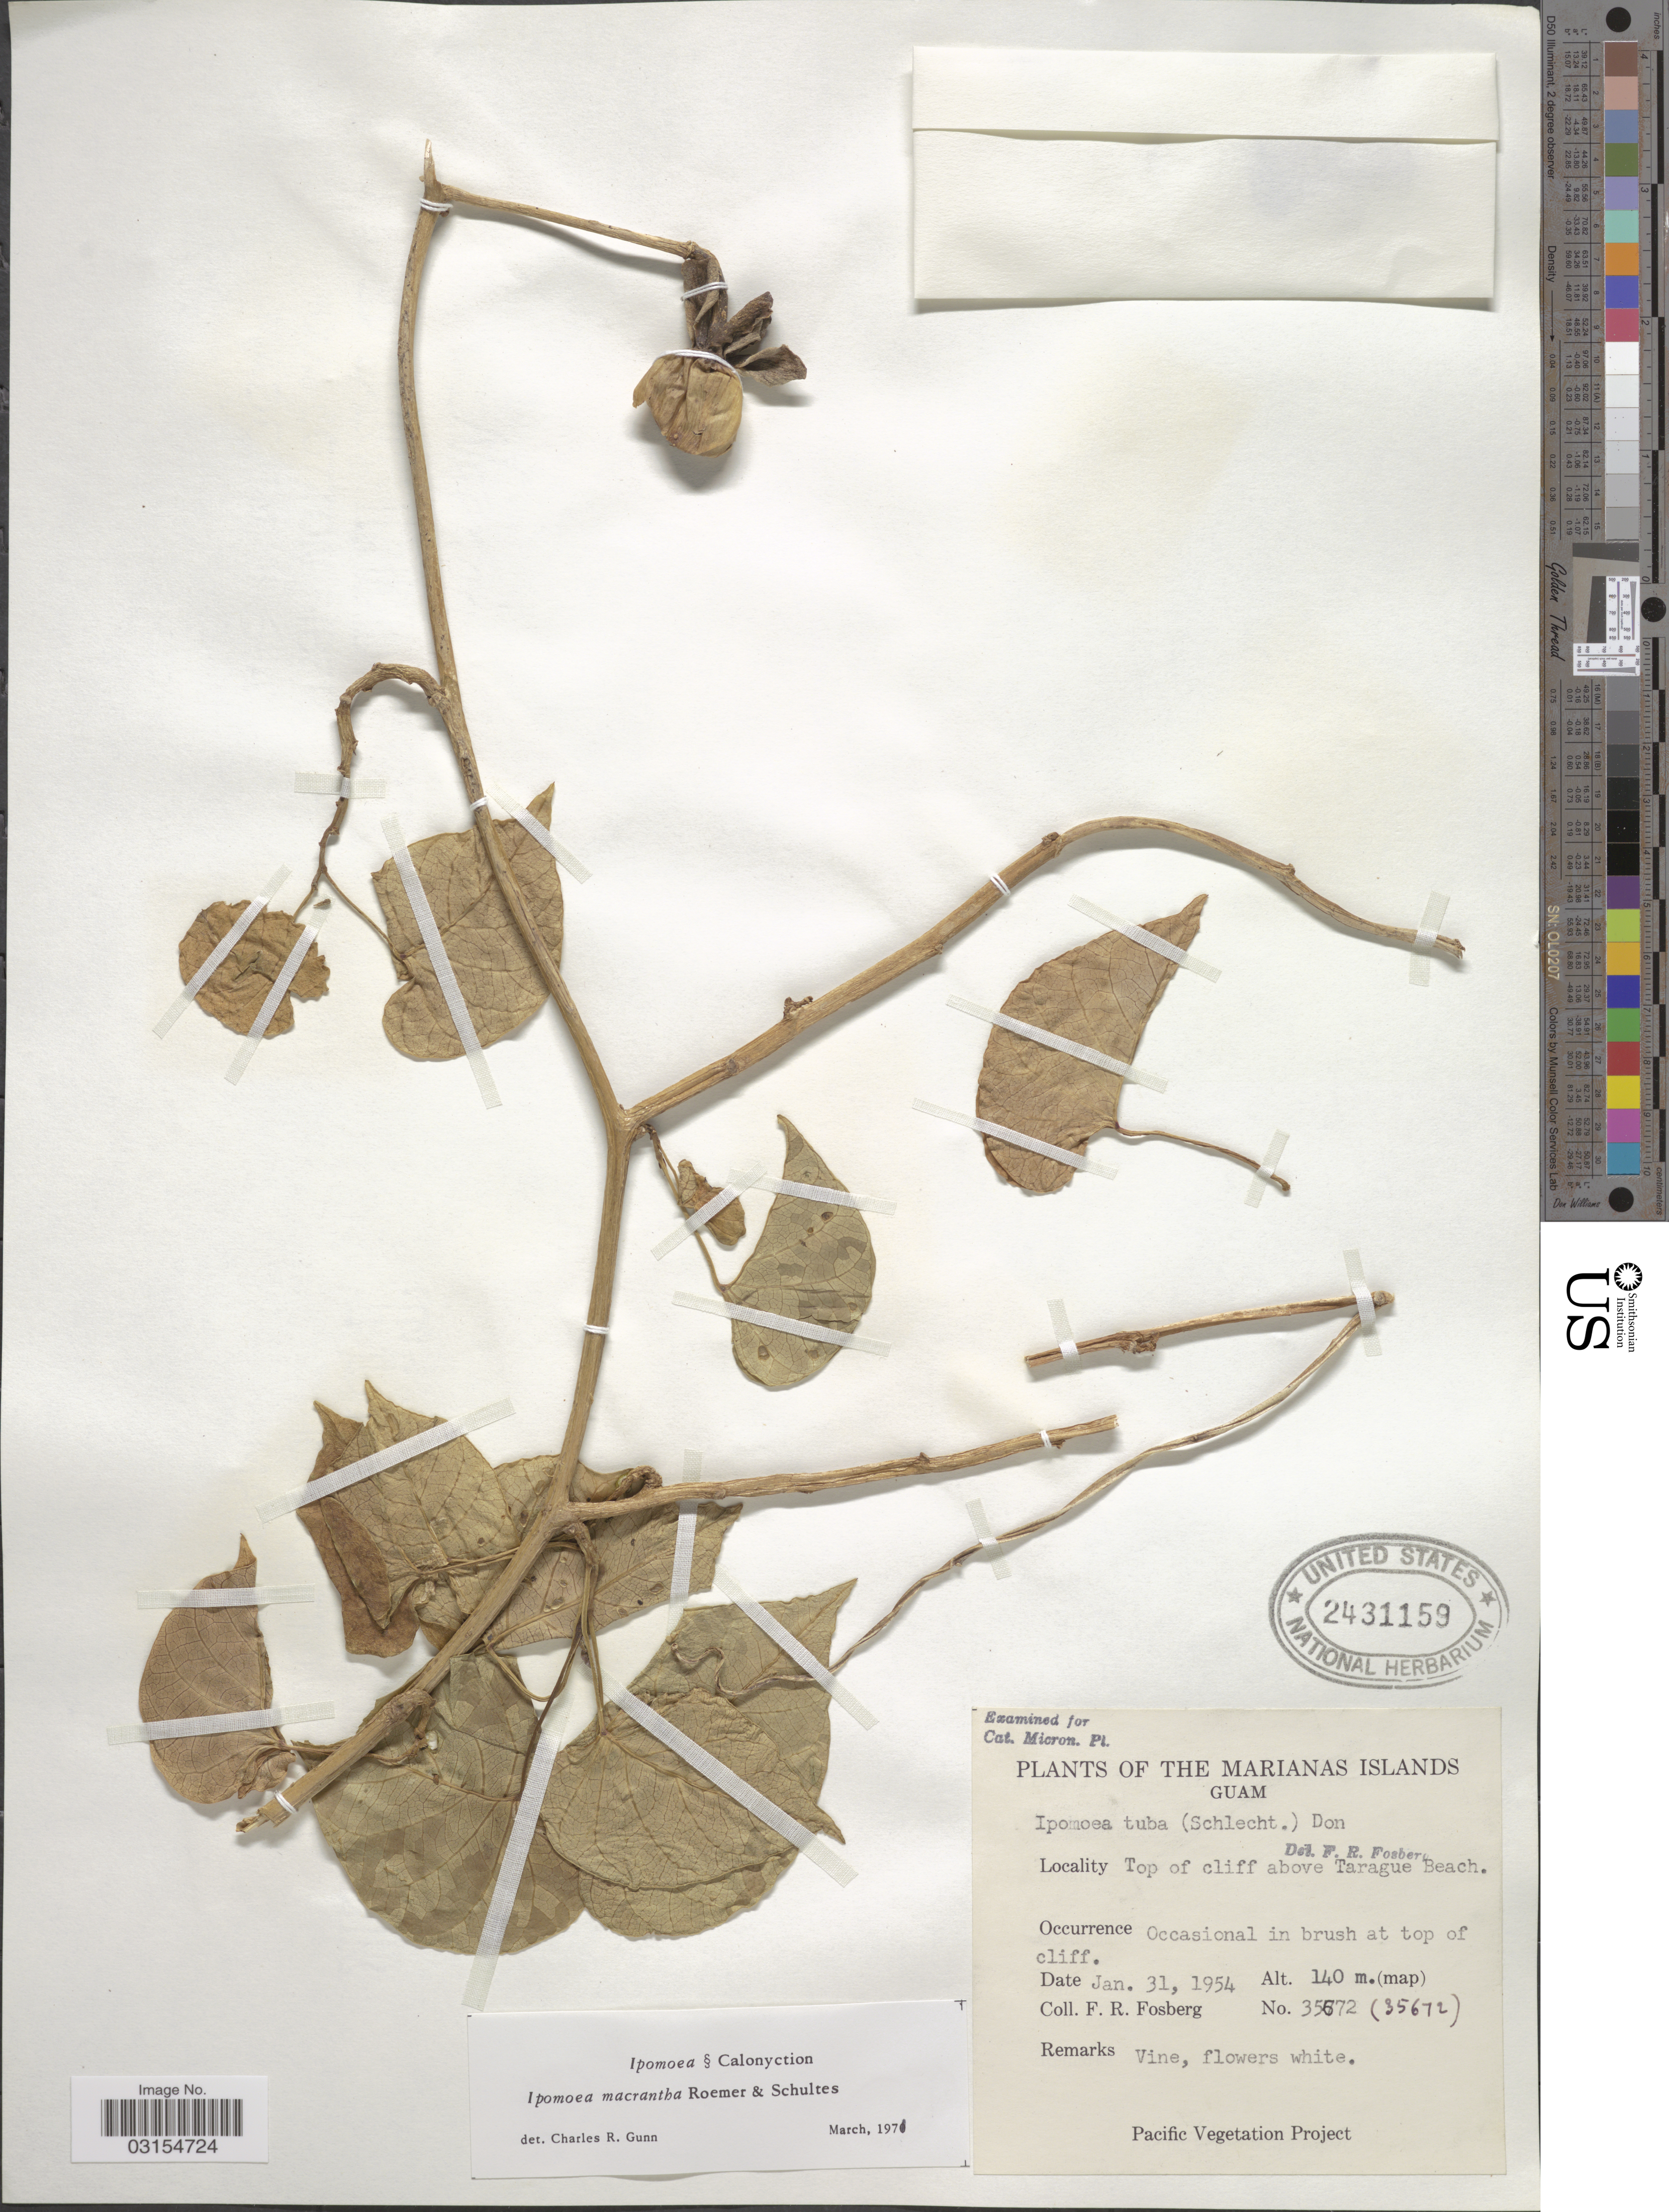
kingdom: Plantae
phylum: Tracheophyta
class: Magnoliopsida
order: Solanales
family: Convolvulaceae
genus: Ipomoea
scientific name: Ipomoea violacea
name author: L.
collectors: F. R. Fosberg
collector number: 35672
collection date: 1954-01-31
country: Guam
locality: The Marianas Islands, Top of cliff above Tarague beach.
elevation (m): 140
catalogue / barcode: US 2431159